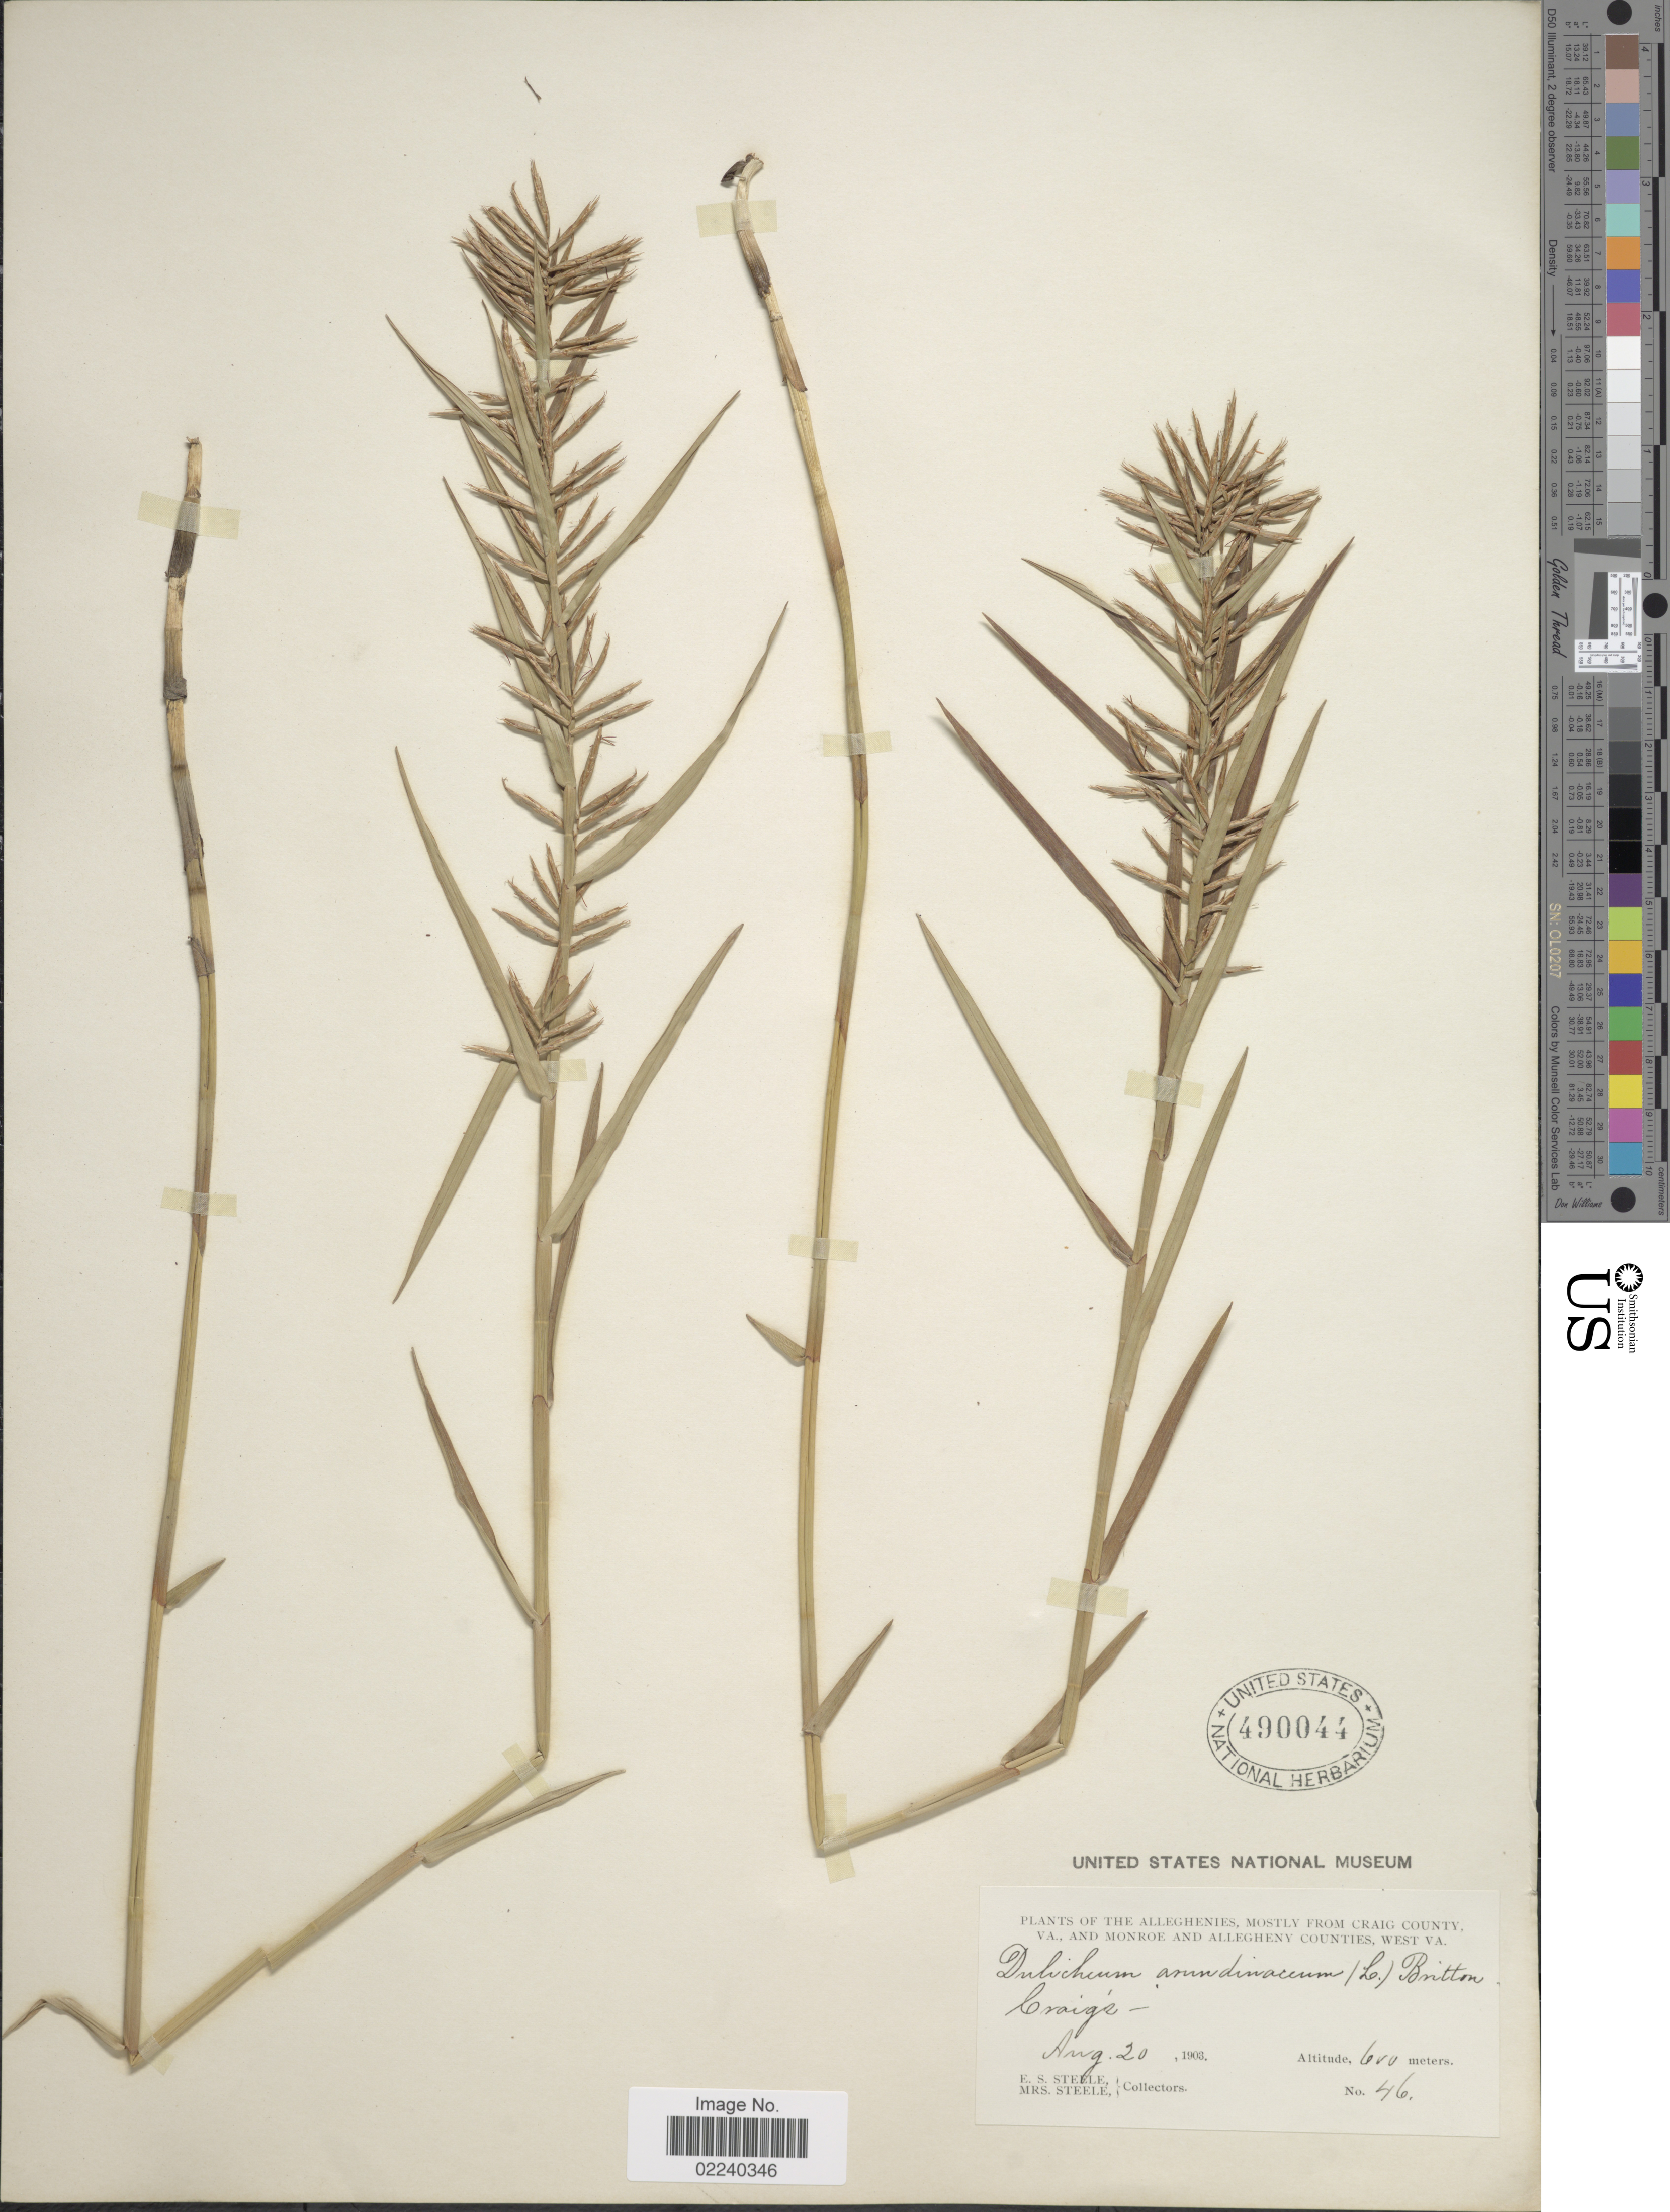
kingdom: Plantae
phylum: Tracheophyta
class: Liliopsida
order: Poales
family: Cyperaceae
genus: Dulichium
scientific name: Dulichium arundinaceum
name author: (L.) Britton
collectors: E. Steele & Mrs. E. S. Steele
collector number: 46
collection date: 1903-08-20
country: United States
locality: The Alleghenies, Mostly from Craig County, VA., and Monroe and Allegheny Counties, West VA., Craigs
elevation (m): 600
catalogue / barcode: US 490044